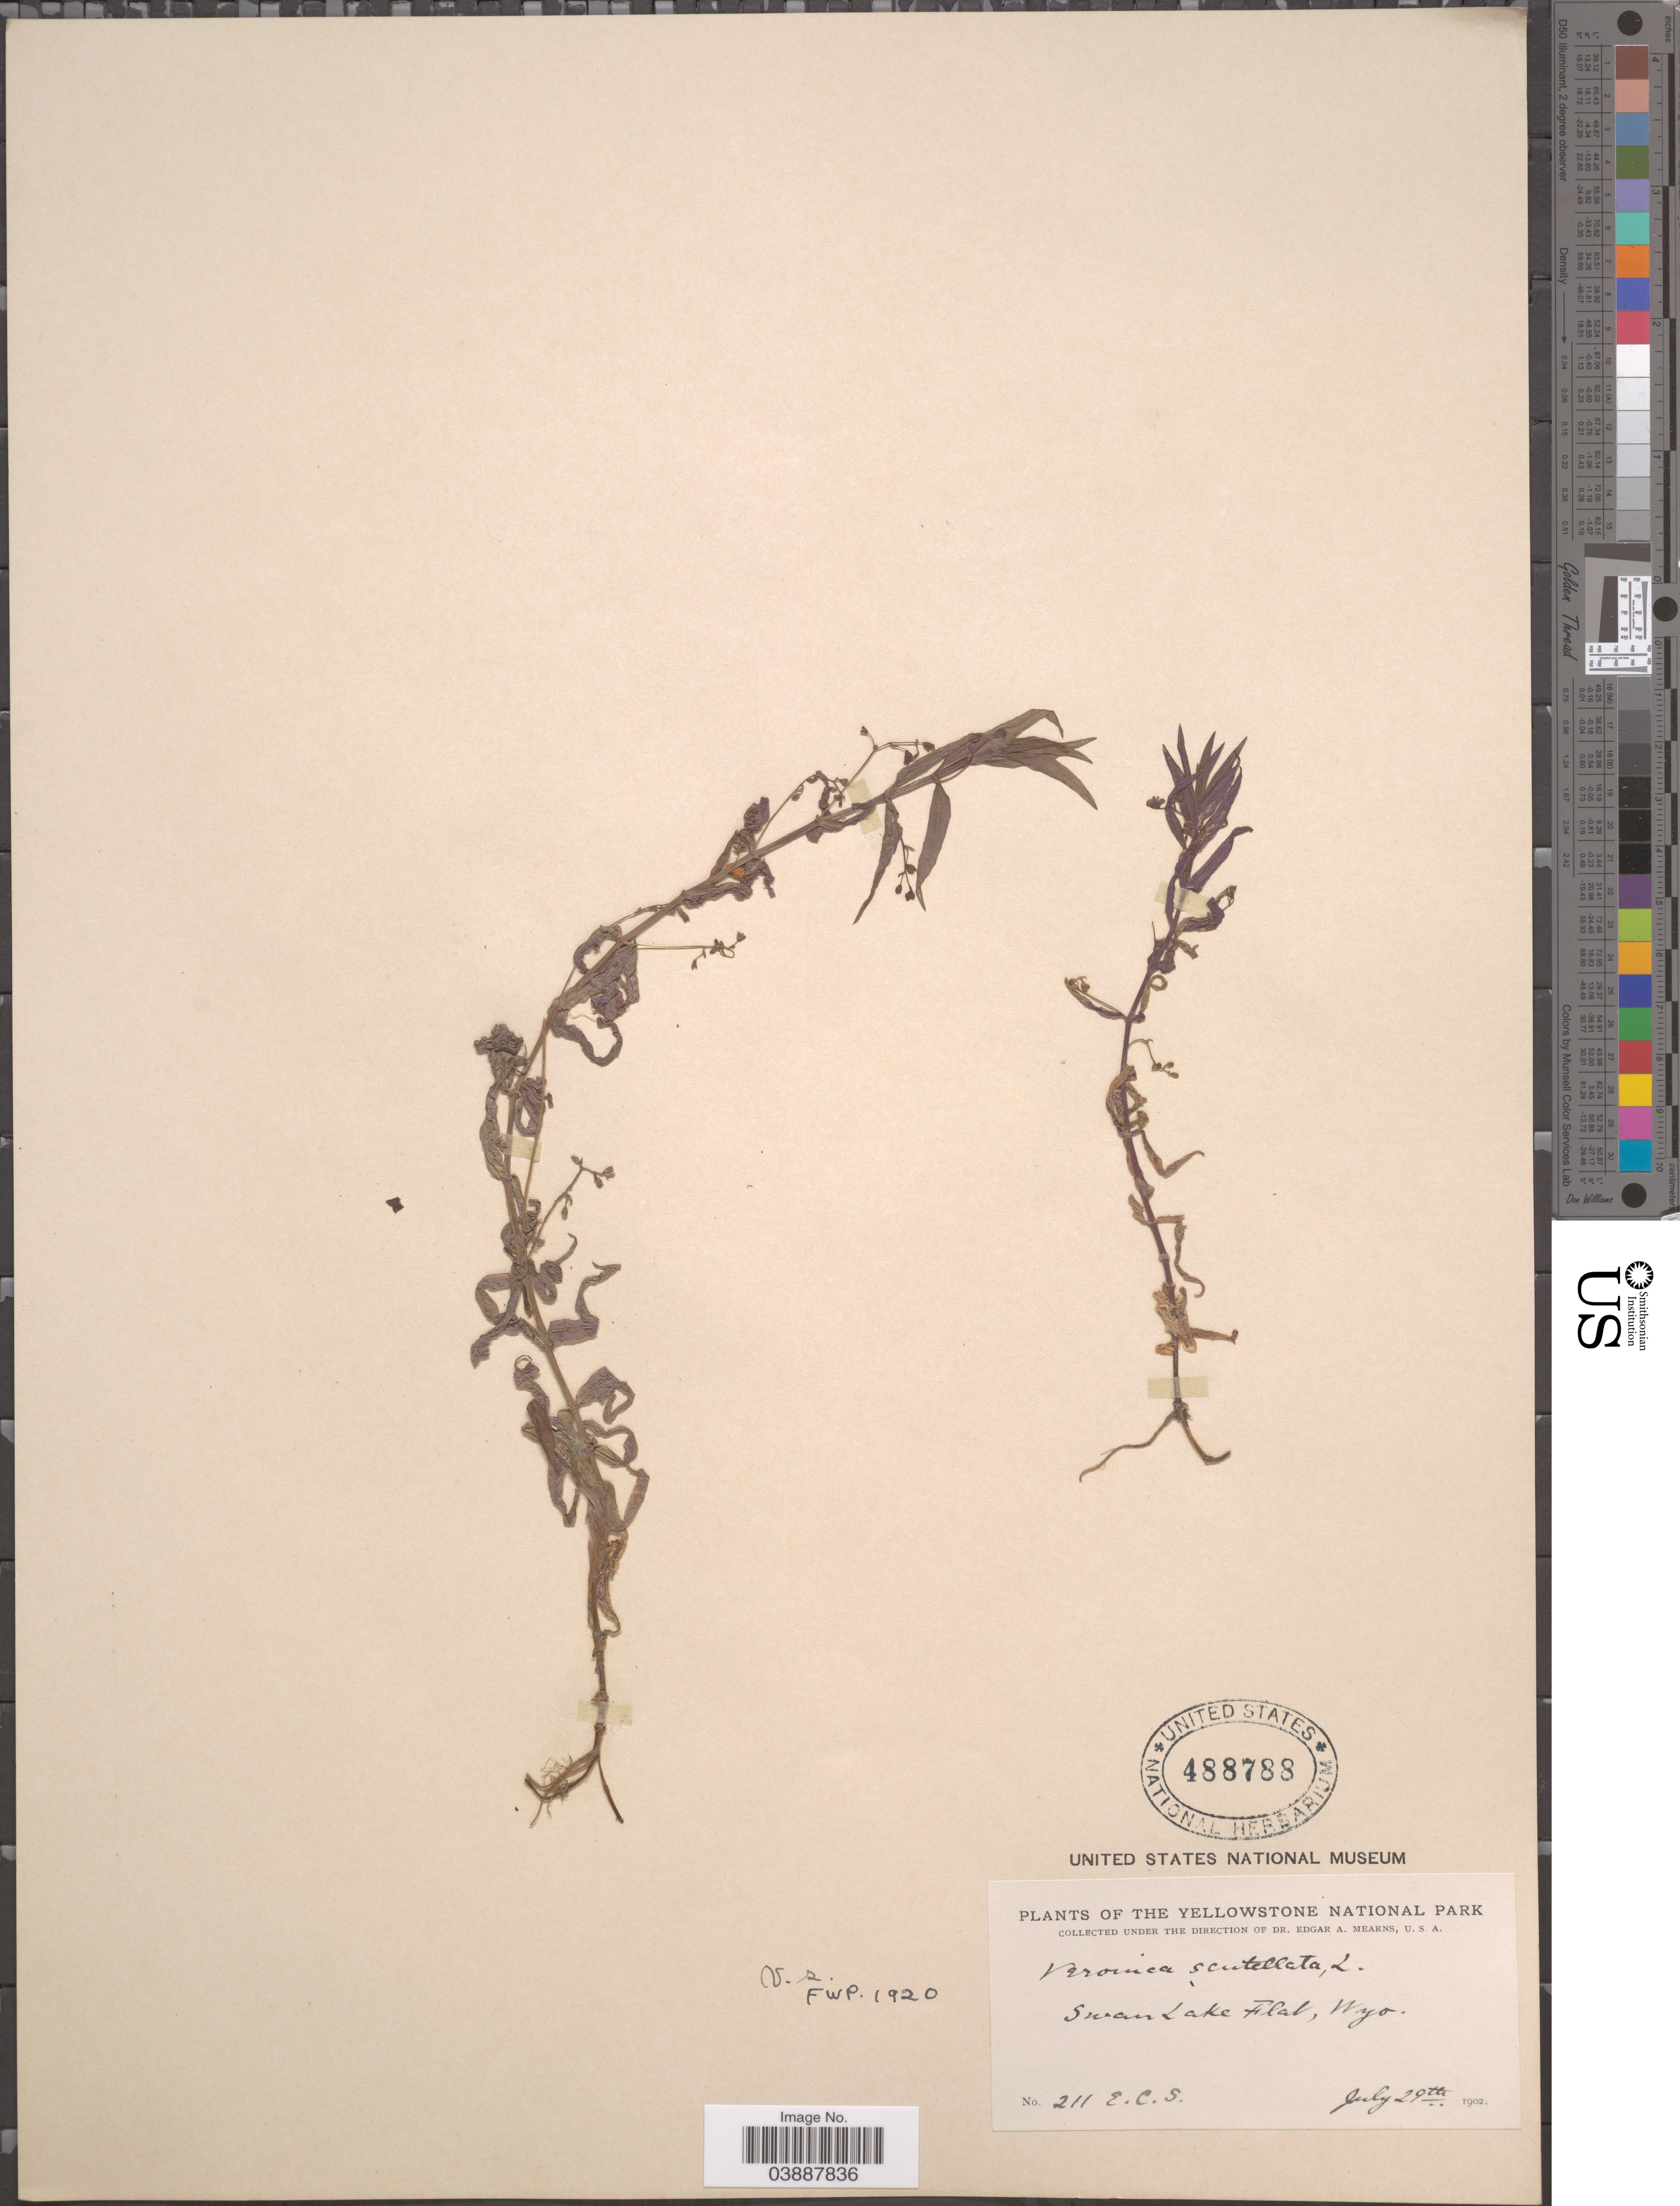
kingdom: Plantae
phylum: Tracheophyta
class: Magnoliopsida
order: Lamiales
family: Plantaginaceae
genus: Veronica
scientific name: Veronica scutellata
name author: L.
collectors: E. C. Smith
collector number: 211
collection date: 1902-07-29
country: United States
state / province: Wyoming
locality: The Yellowstone National Park. Swan Lake Flat.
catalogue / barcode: US 488788